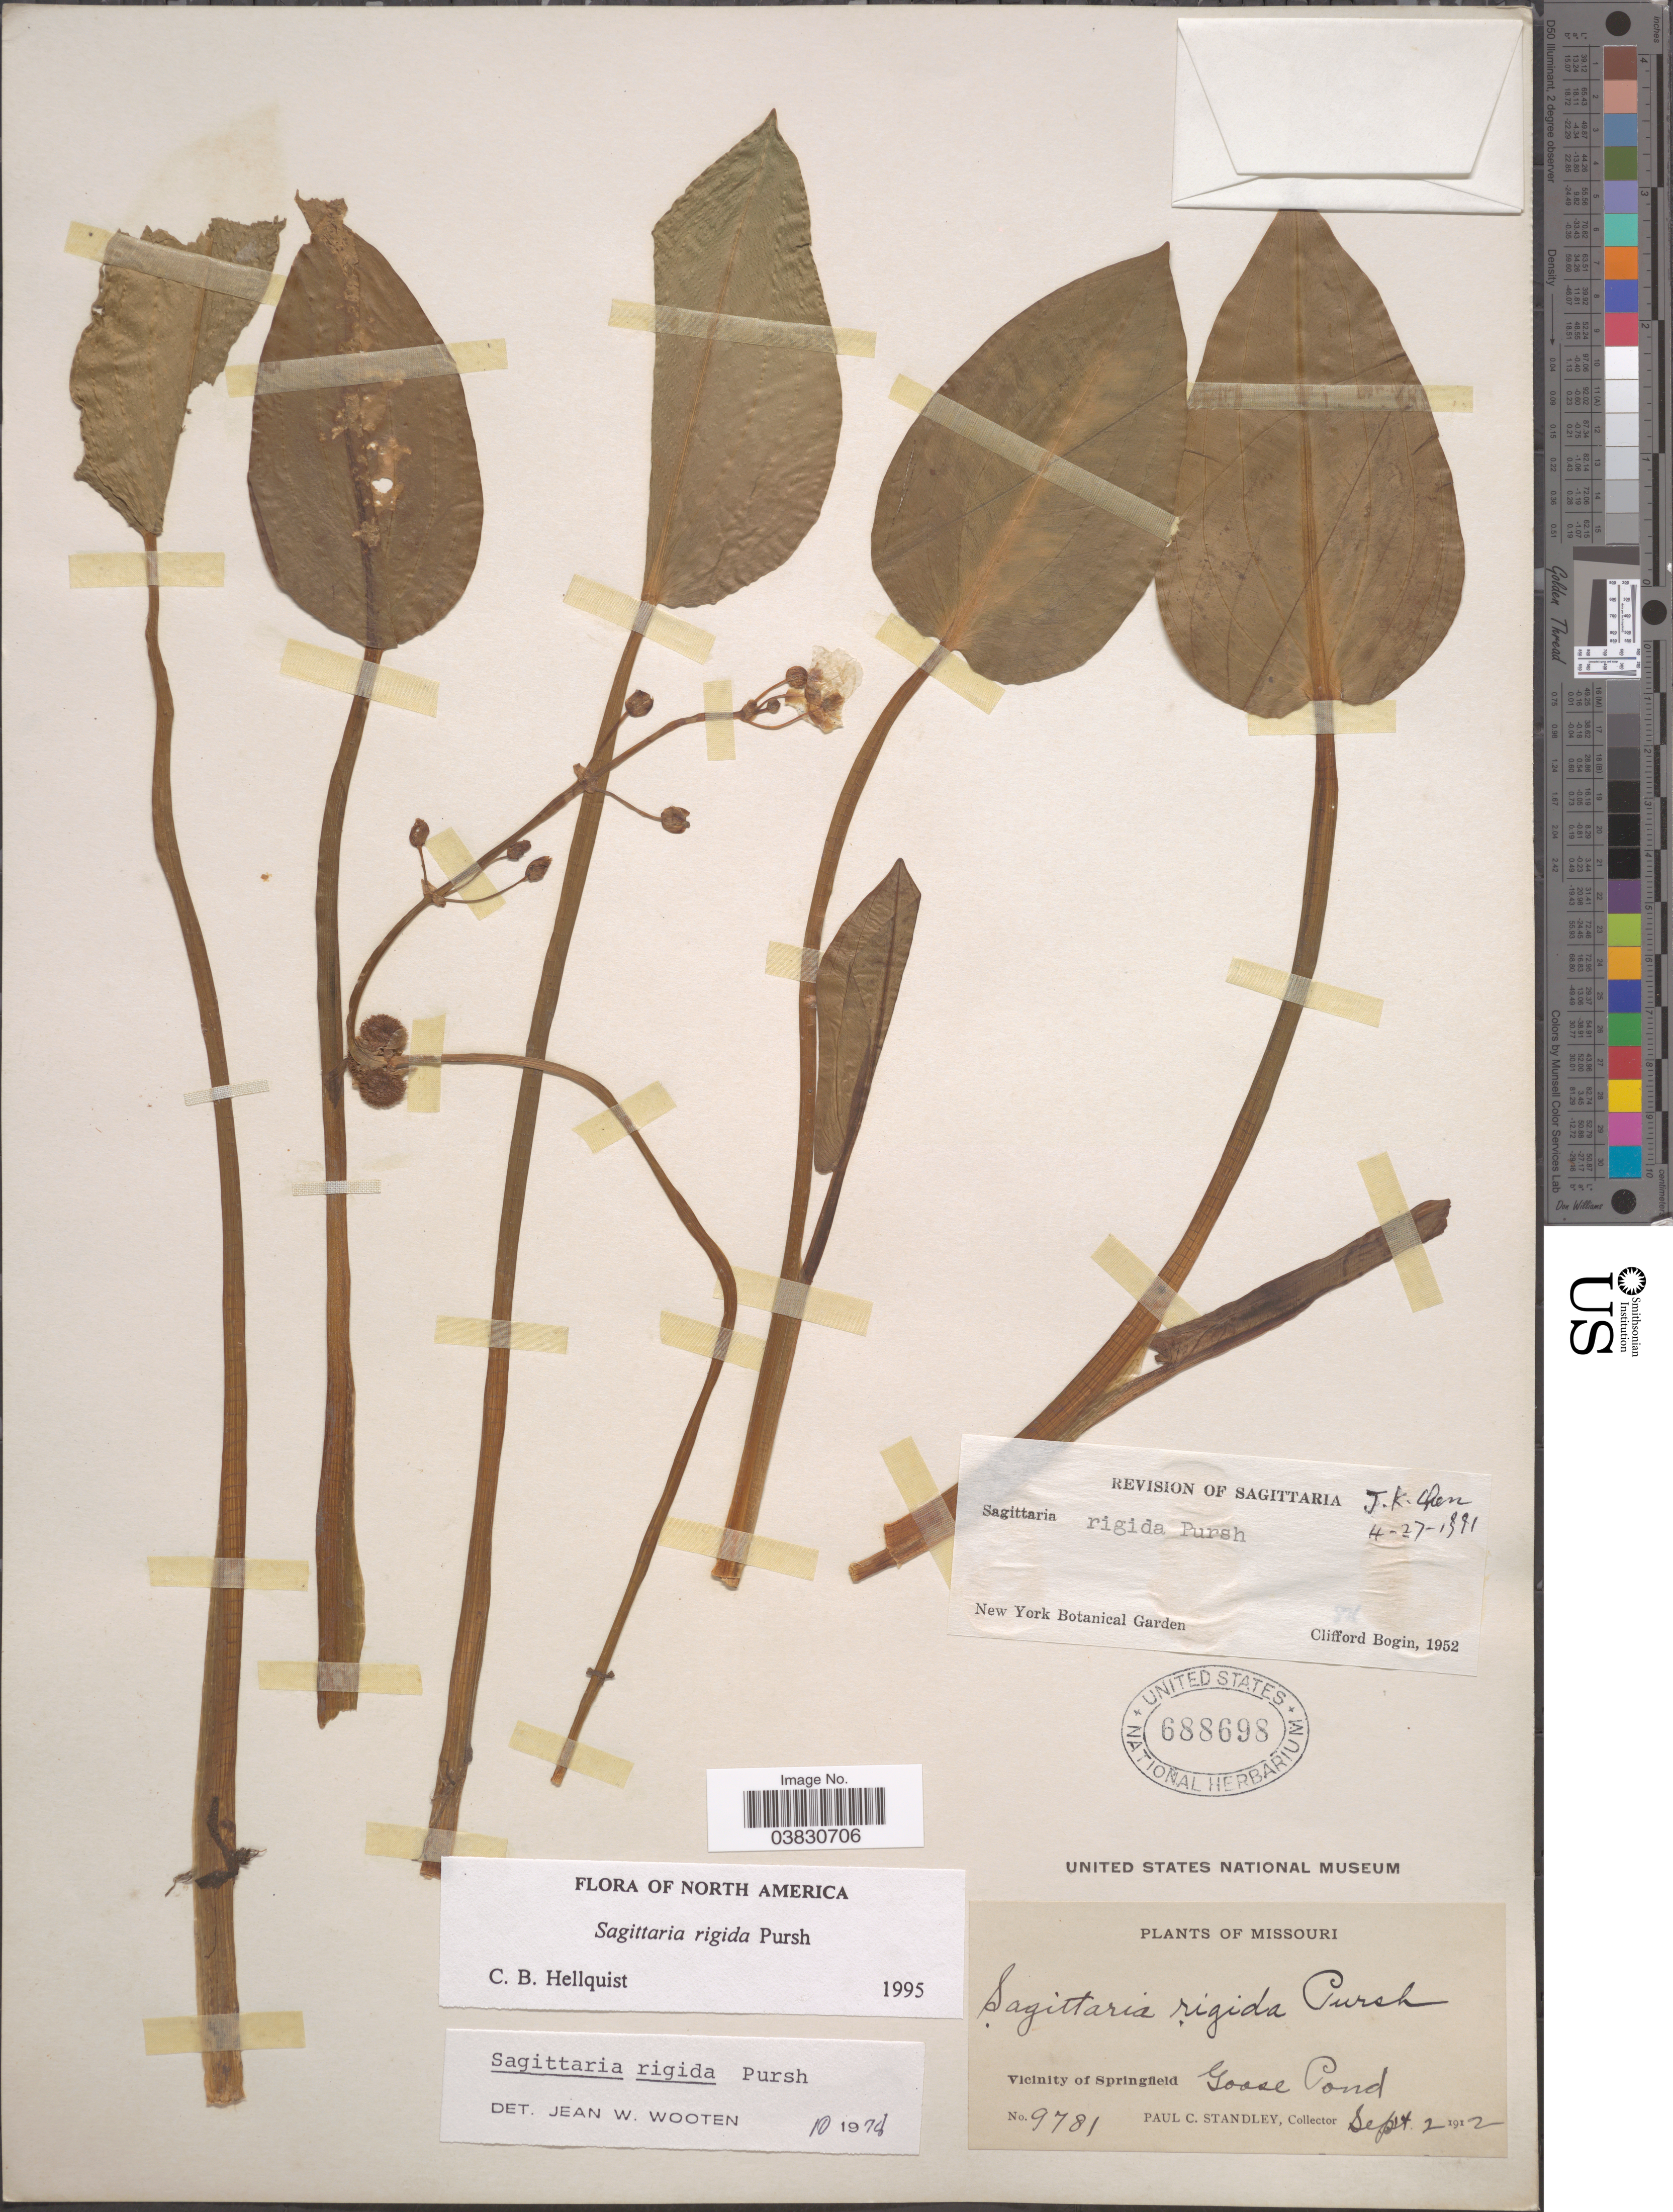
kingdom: Plantae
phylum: Tracheophyta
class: Liliopsida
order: Alismatales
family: Alismataceae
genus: Sagittaria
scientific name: Sagittaria rigida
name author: Pursh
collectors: P. C. Standley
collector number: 9781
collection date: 1912-09-02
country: United States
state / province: Missouri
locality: Vicinity of Springfield. Goose Pond.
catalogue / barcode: US 688698